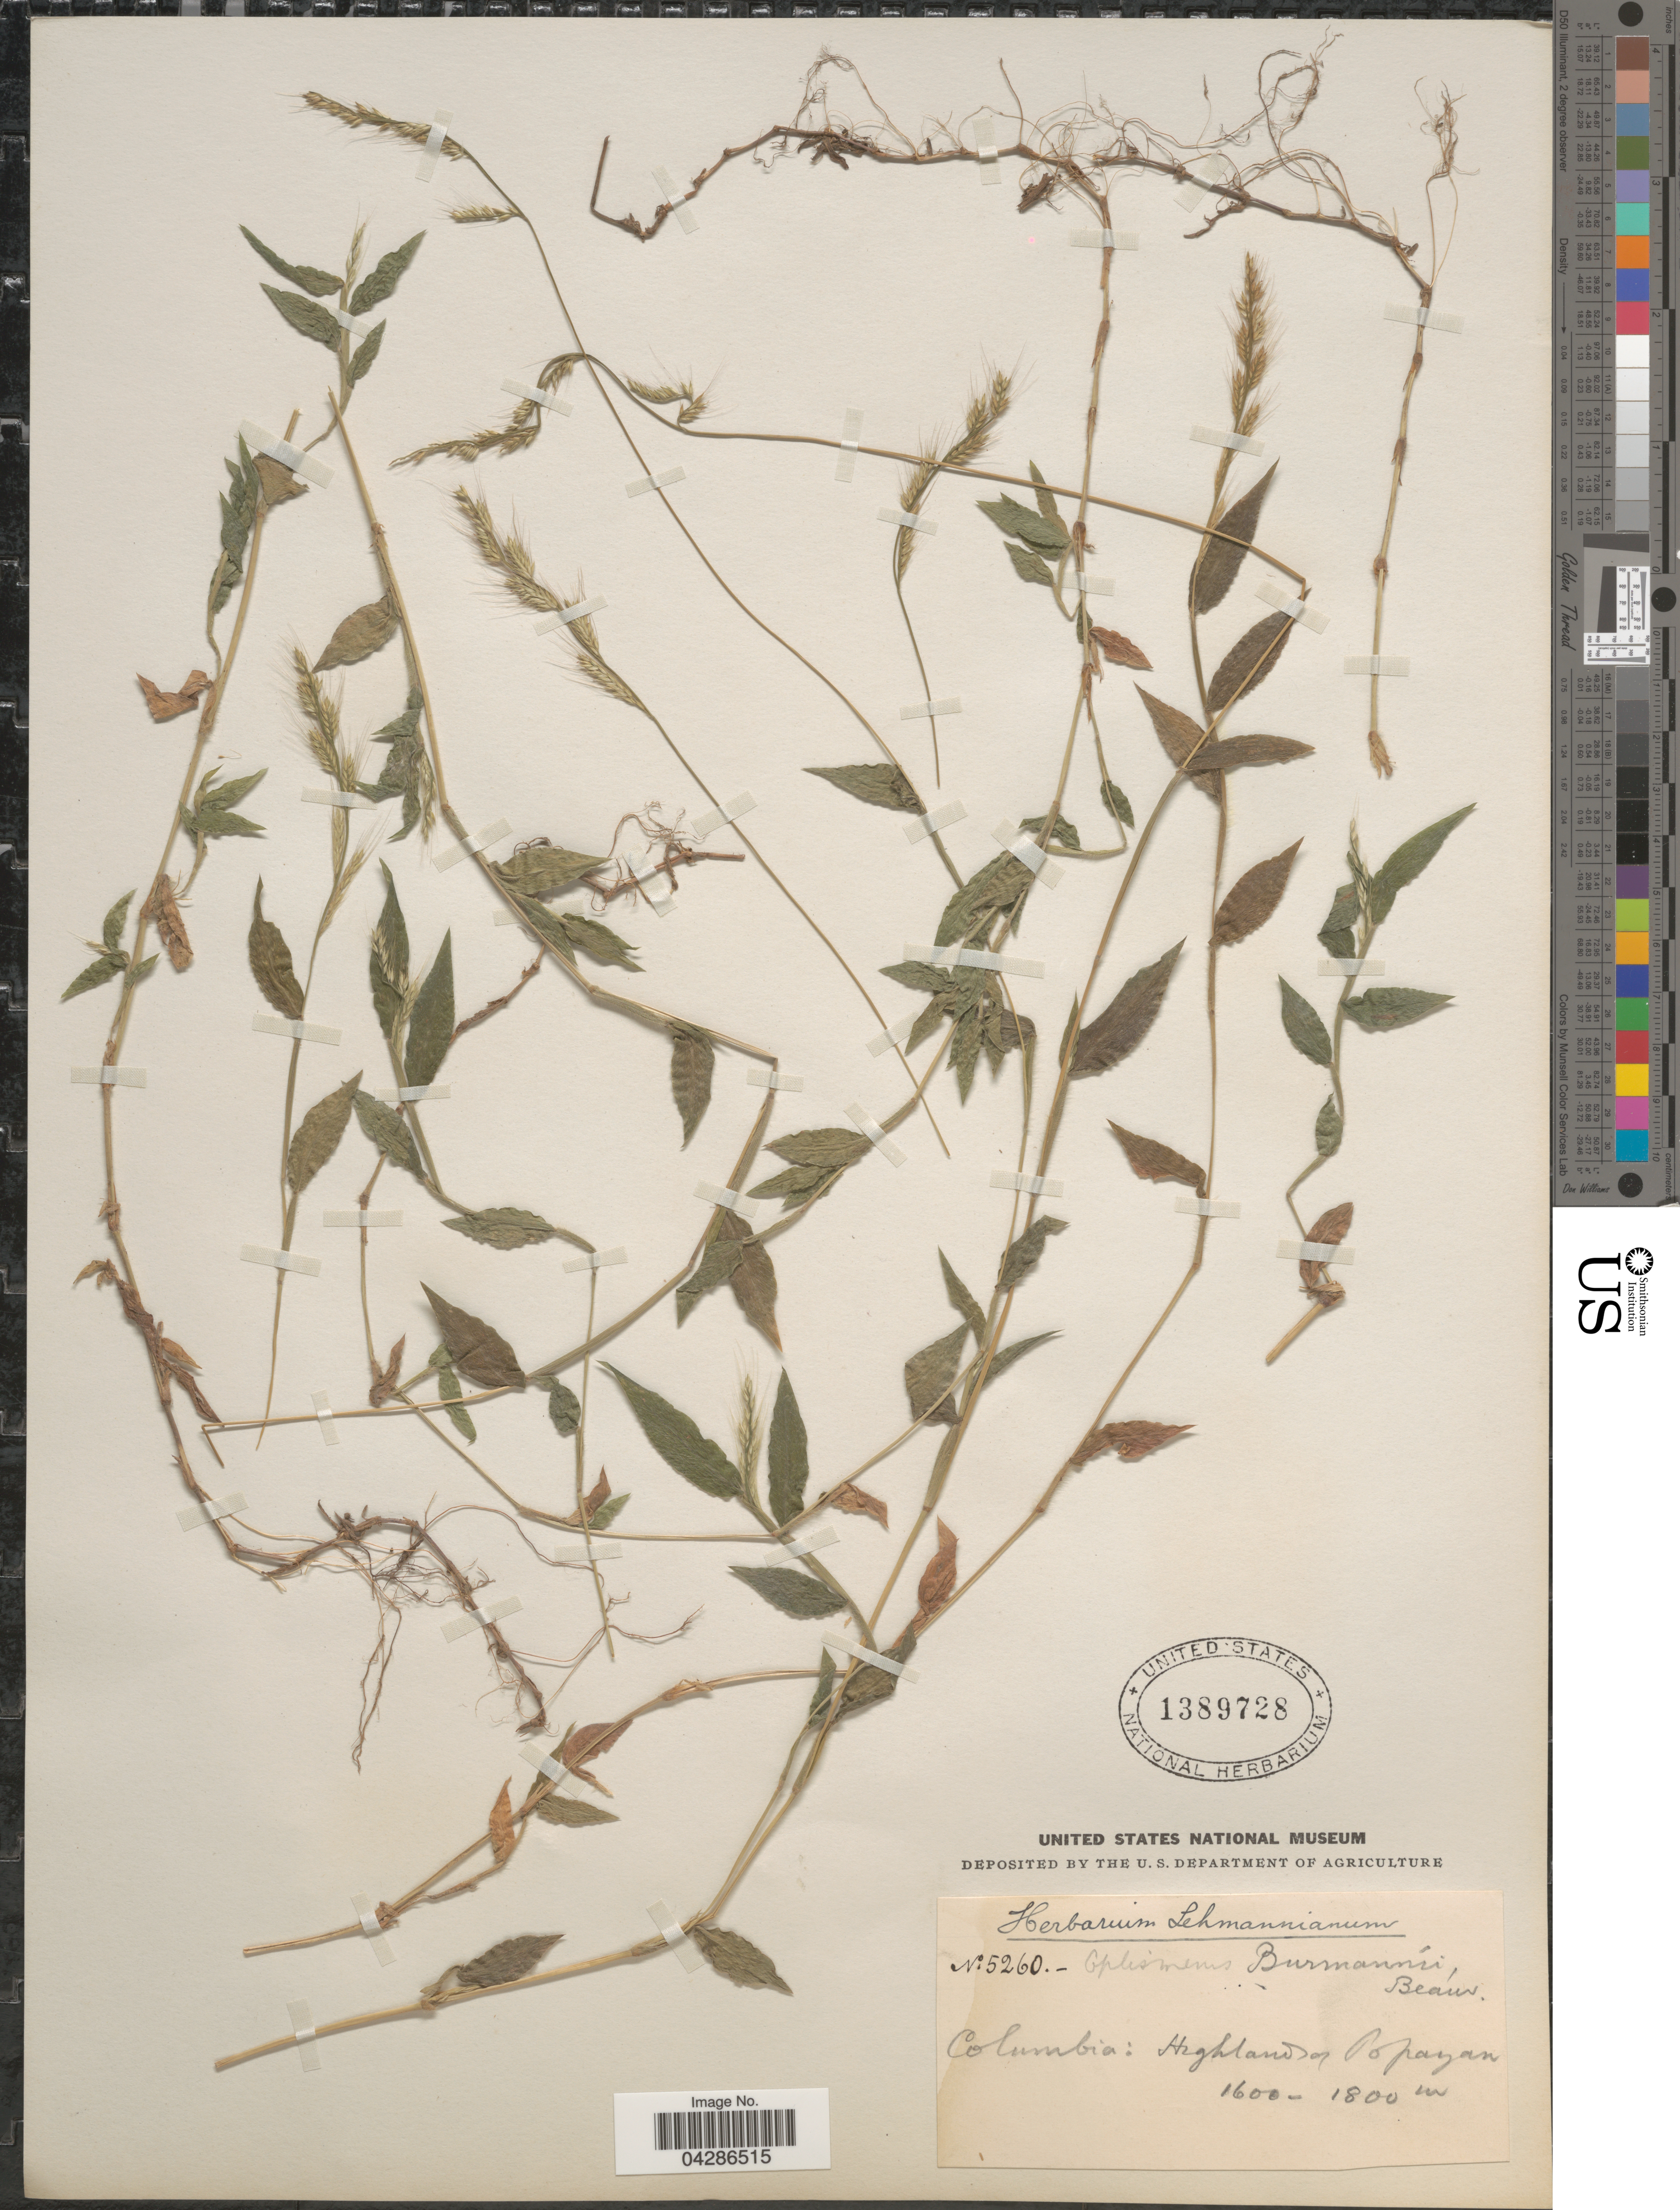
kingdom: Plantae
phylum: Tracheophyta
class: Liliopsida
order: Poales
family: Poaceae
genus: Oplismenus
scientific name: Oplismenus burmannii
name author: (Retz.) P. Beauv.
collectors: ex herb. Lehmannianum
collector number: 5260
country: Colombia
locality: Highlands of Popayan.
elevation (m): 1600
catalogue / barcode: US 1389728